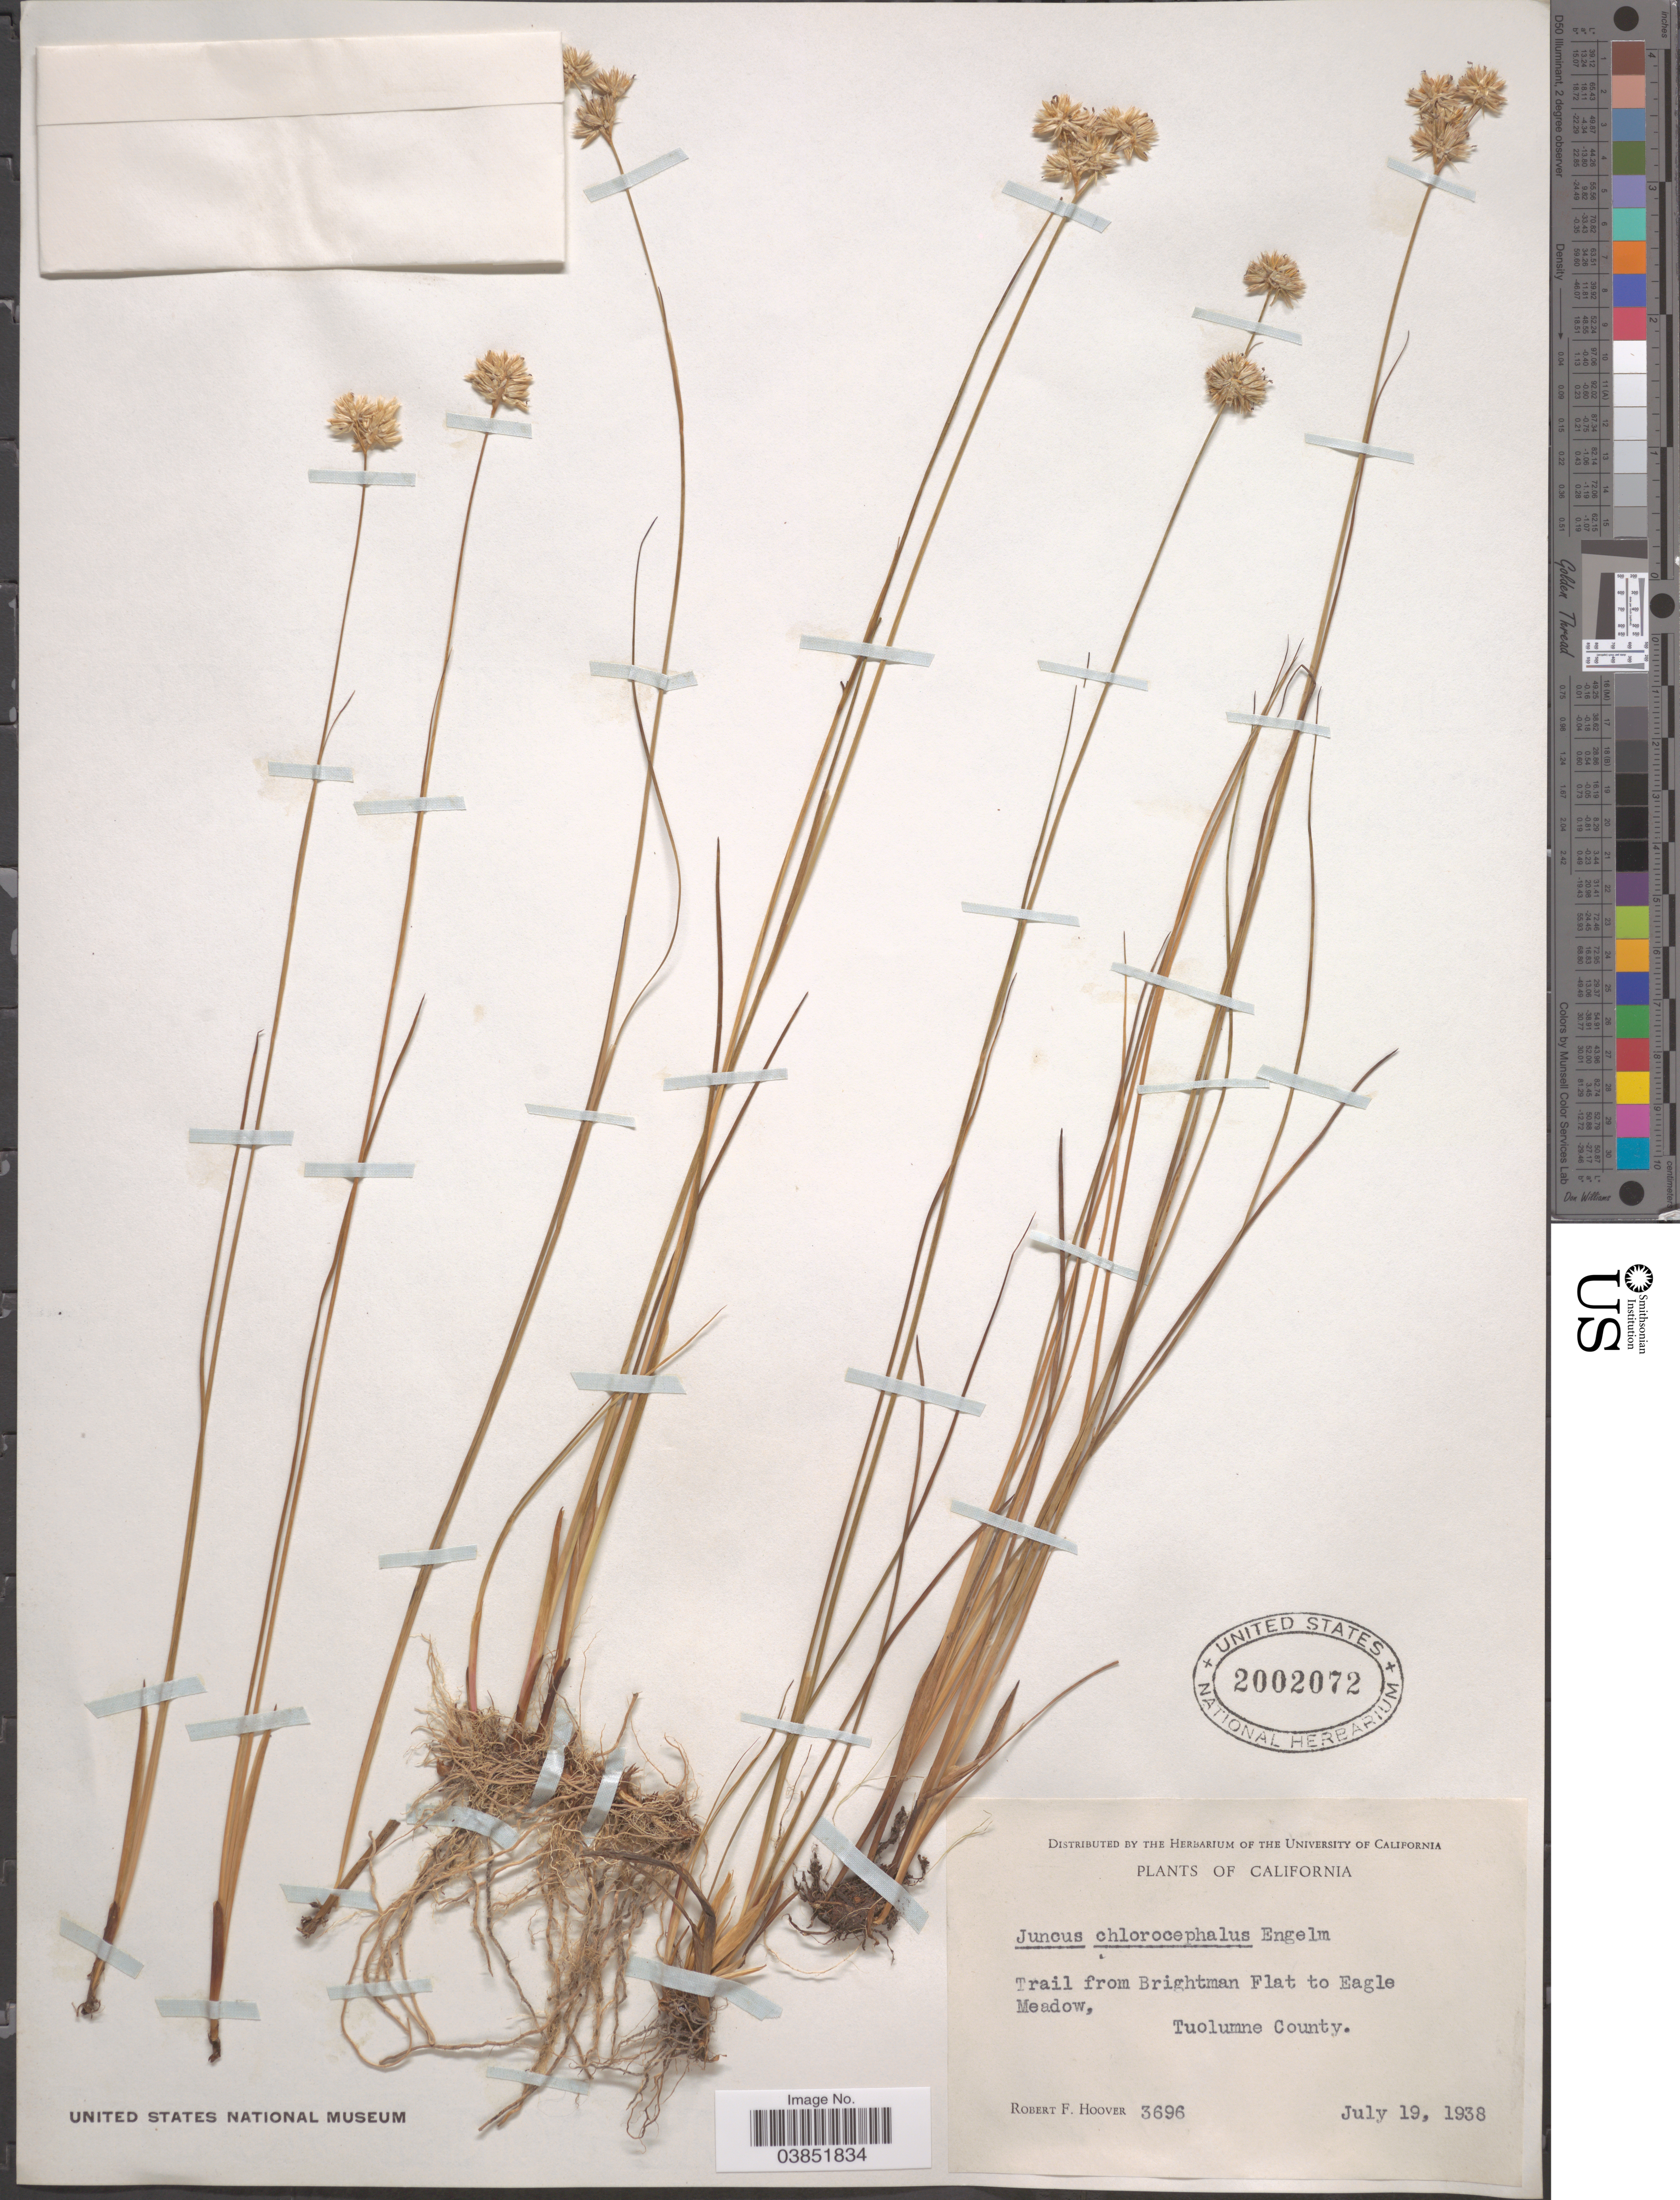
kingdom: Plantae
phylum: Tracheophyta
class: Liliopsida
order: Poales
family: Juncaceae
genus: Juncus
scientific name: Juncus chlorocephalus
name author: Engelm.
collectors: R. F. Hoover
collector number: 3696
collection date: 1938-07-19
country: United States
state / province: California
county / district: Tuolumne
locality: Trail from Brightsman Flat to Eagle Meadow, Tuolumne County.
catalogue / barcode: US 2002072